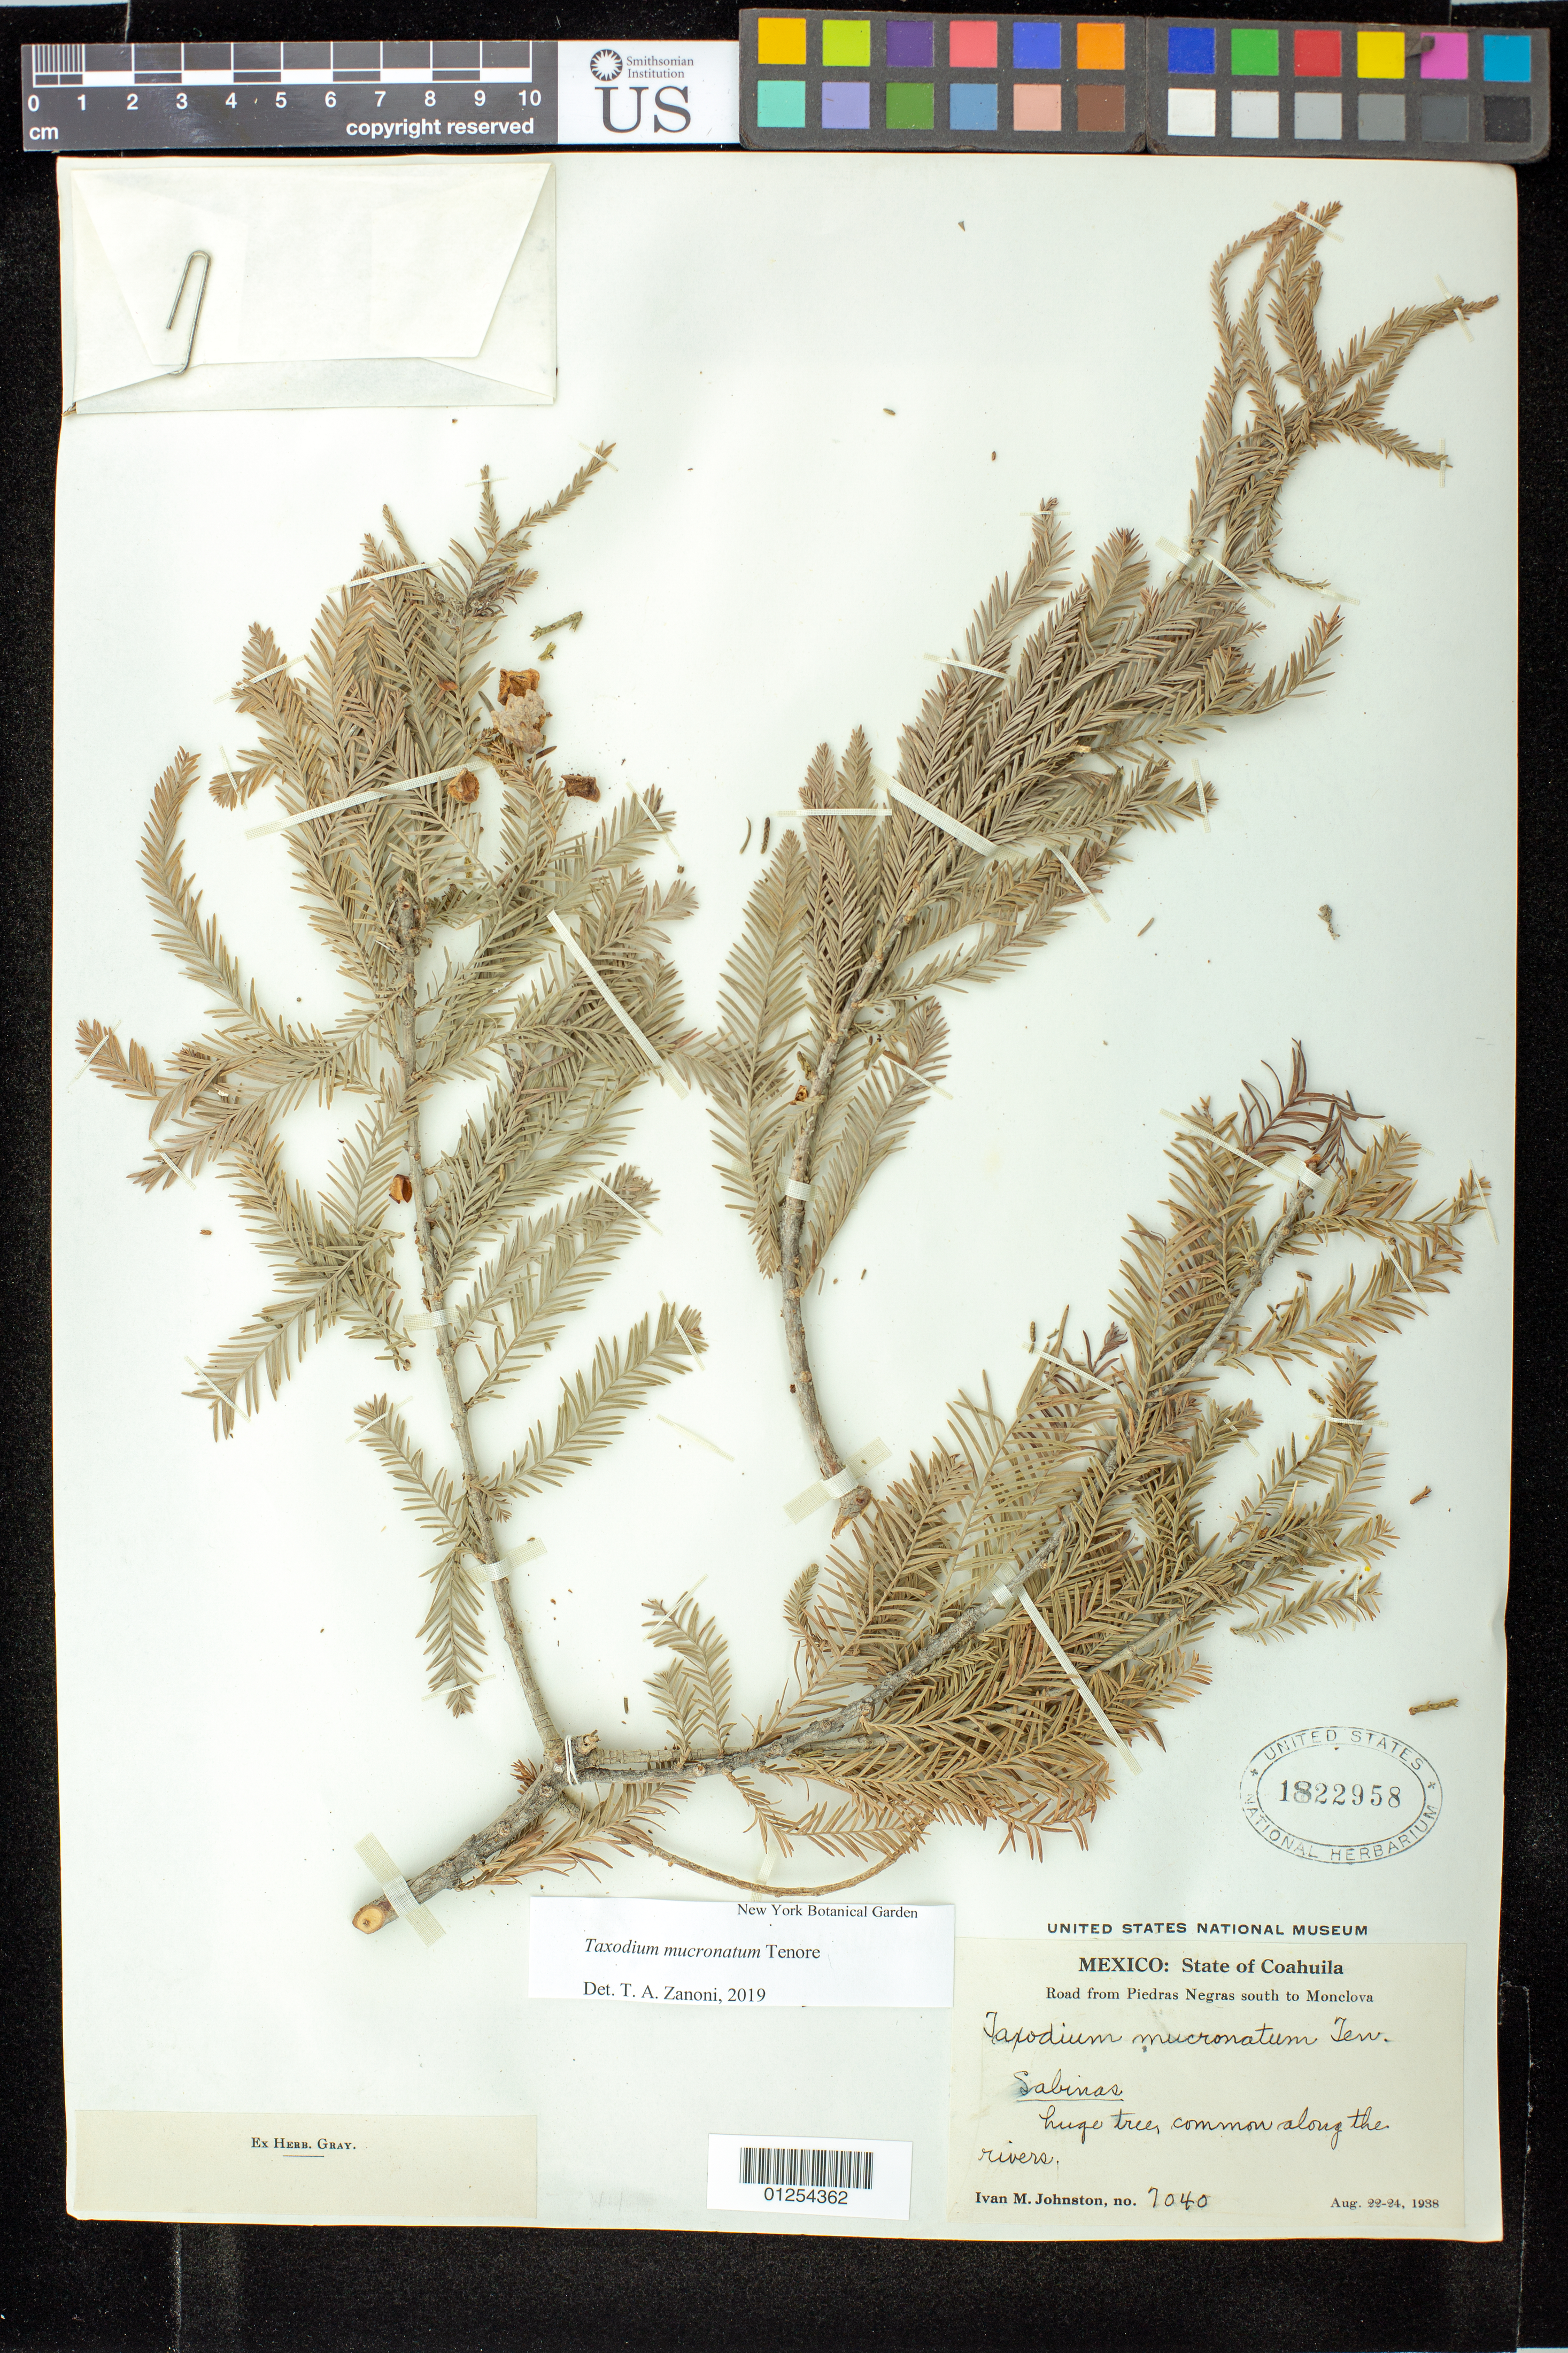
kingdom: Plantae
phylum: Tracheophyta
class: Pinopsida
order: Pinales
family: Cupressaceae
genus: Taxodium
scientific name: Taxodium mucronatum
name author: Ten.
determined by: Zanoni, T. A., (NY), New York Botanical Garden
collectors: I.M. Johnston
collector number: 7040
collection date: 1938-08-22/1938-08-24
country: Mexico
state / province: Coahuila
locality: Road from Piedras Negras south to Monclova.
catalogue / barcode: US 1822958